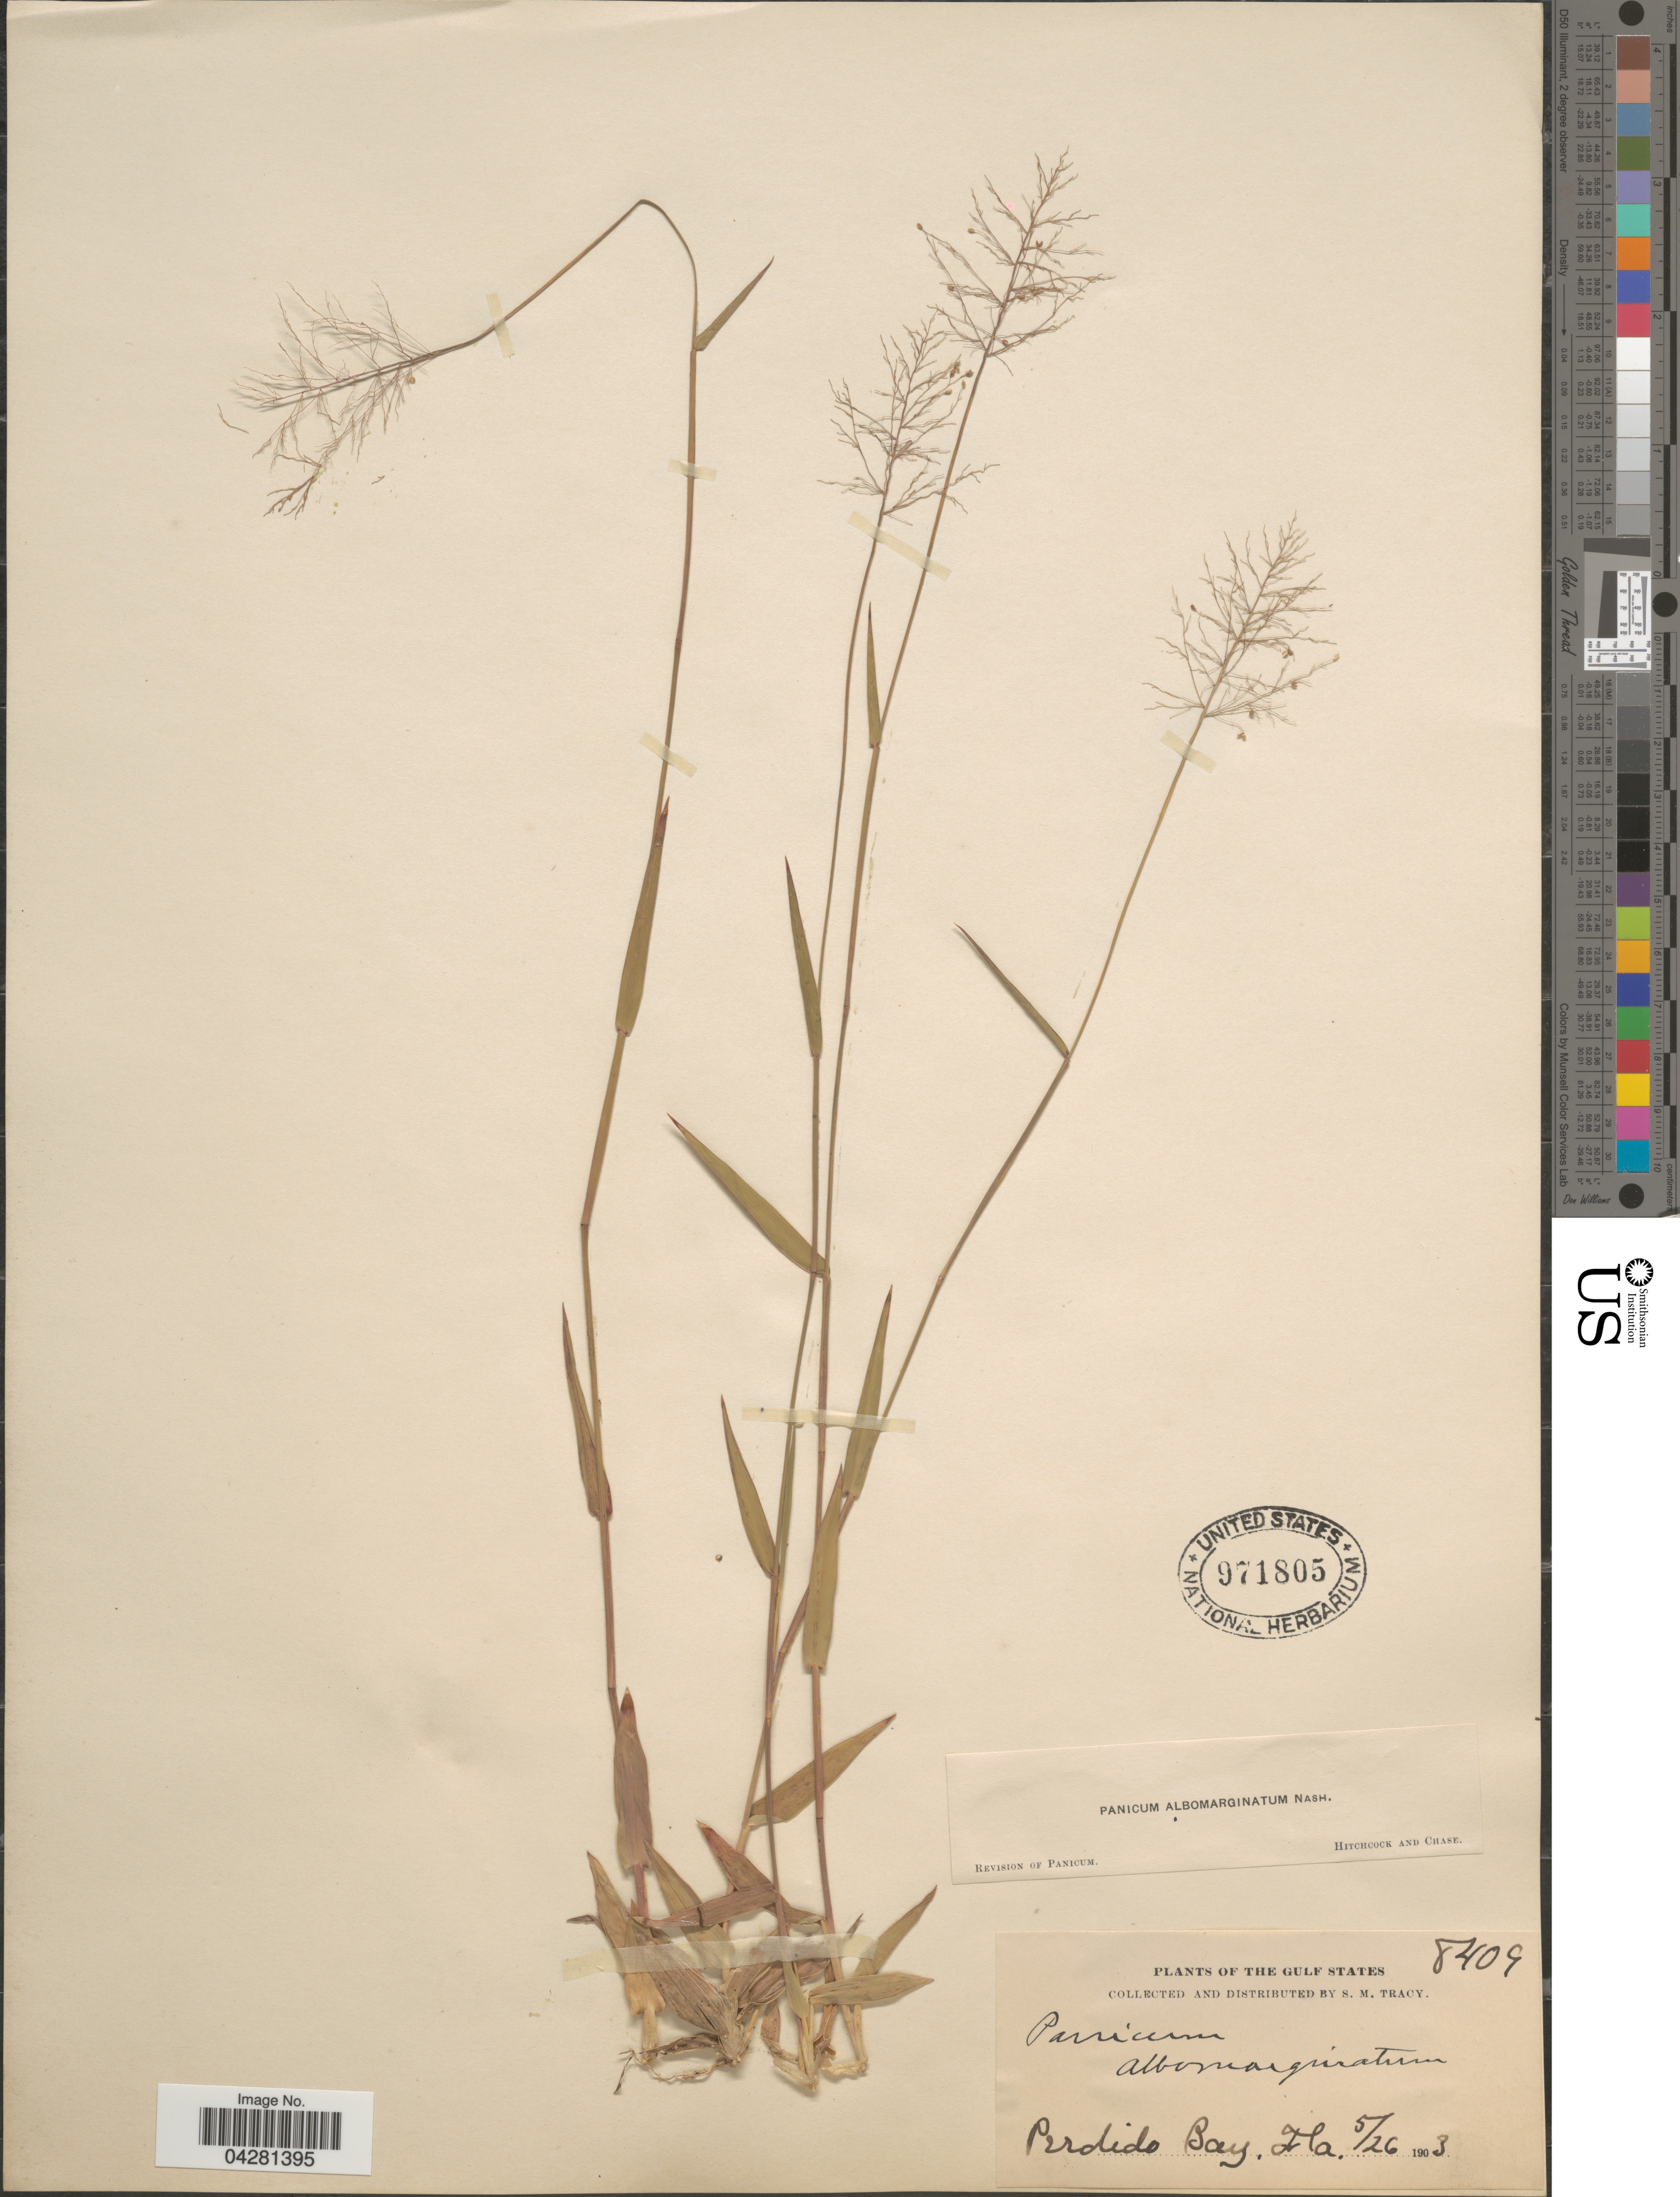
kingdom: Plantae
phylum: Tracheophyta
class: Liliopsida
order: Poales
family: Poaceae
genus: Dichanthelium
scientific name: Dichanthelium dichotomum var. unciphyllum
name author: (Trin.) Davidse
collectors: S. M. Tracy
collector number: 8409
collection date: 1903-05-26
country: United States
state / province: Florida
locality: Gulf States. Perdido Bay.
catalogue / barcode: US 971805